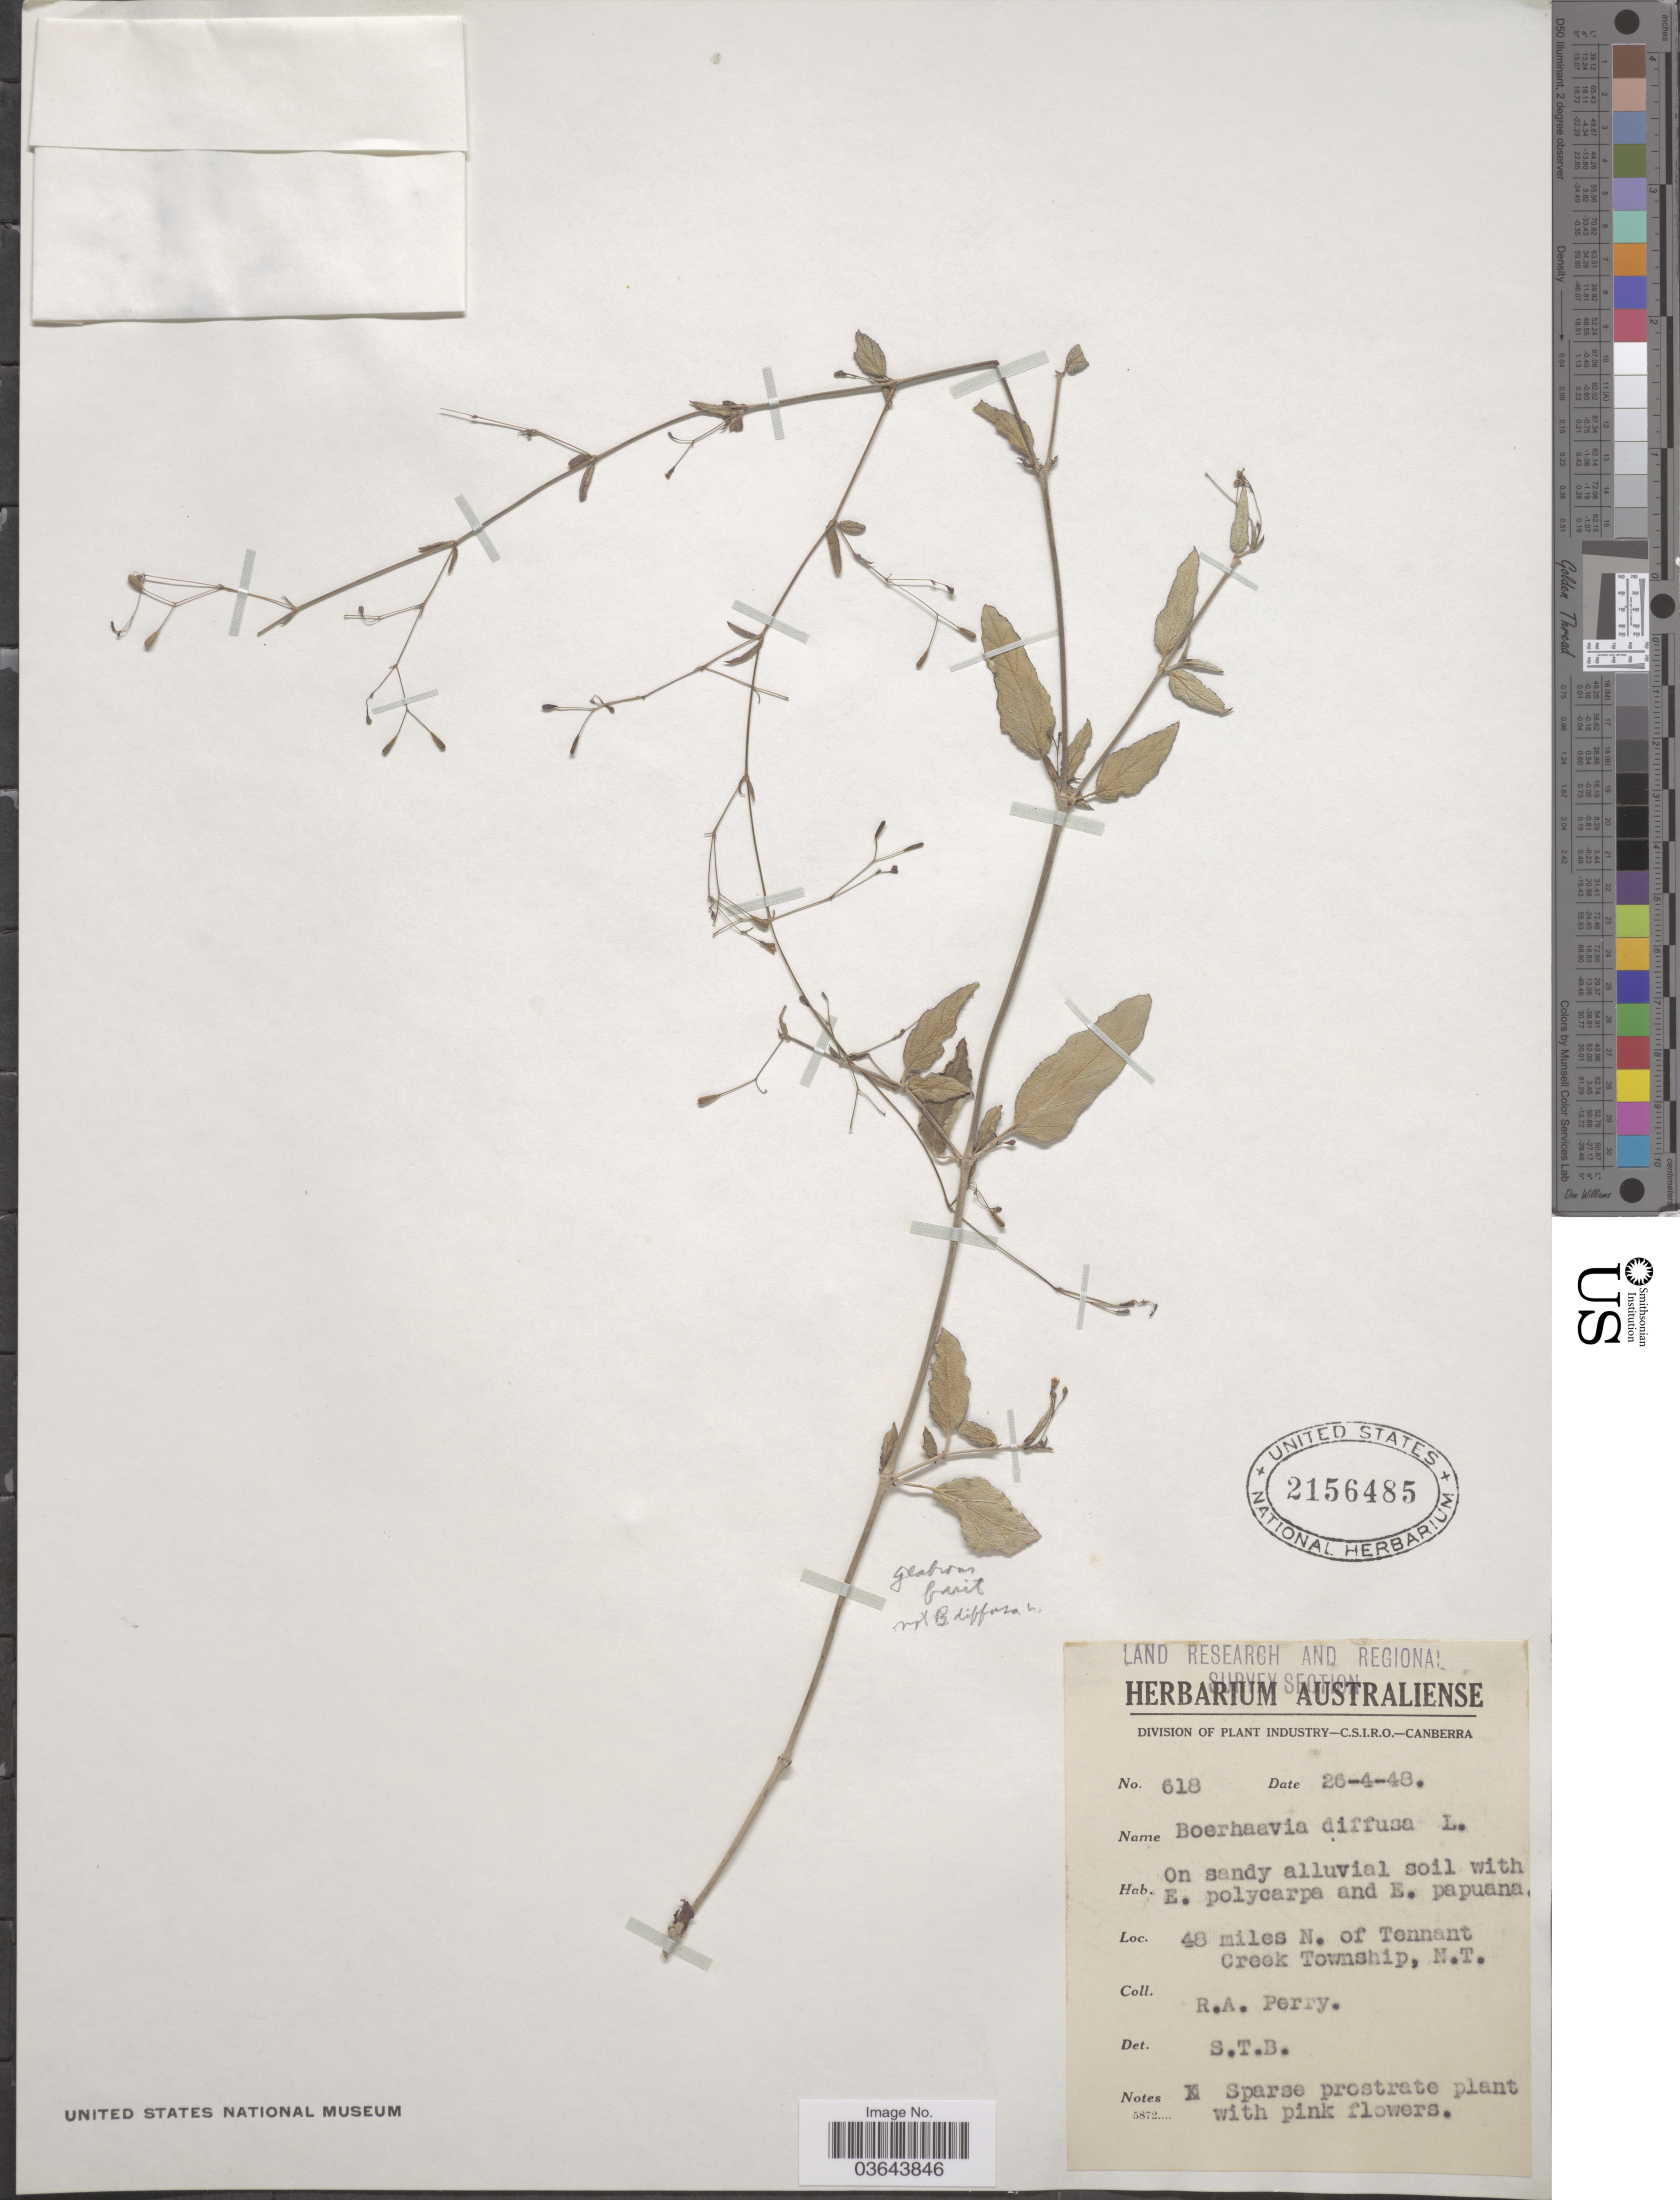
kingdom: Plantae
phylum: Tracheophyta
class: Magnoliopsida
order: Caryophyllales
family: Nyctaginaceae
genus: Boerhavia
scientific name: Boerhavia diffusa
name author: L.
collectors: Perry, R. A.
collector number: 618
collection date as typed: Transcribed d/m/y: 26/4/48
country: Australia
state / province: Northern Territory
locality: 48 miles N. of Tennant Creek Township.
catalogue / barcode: US 2156485